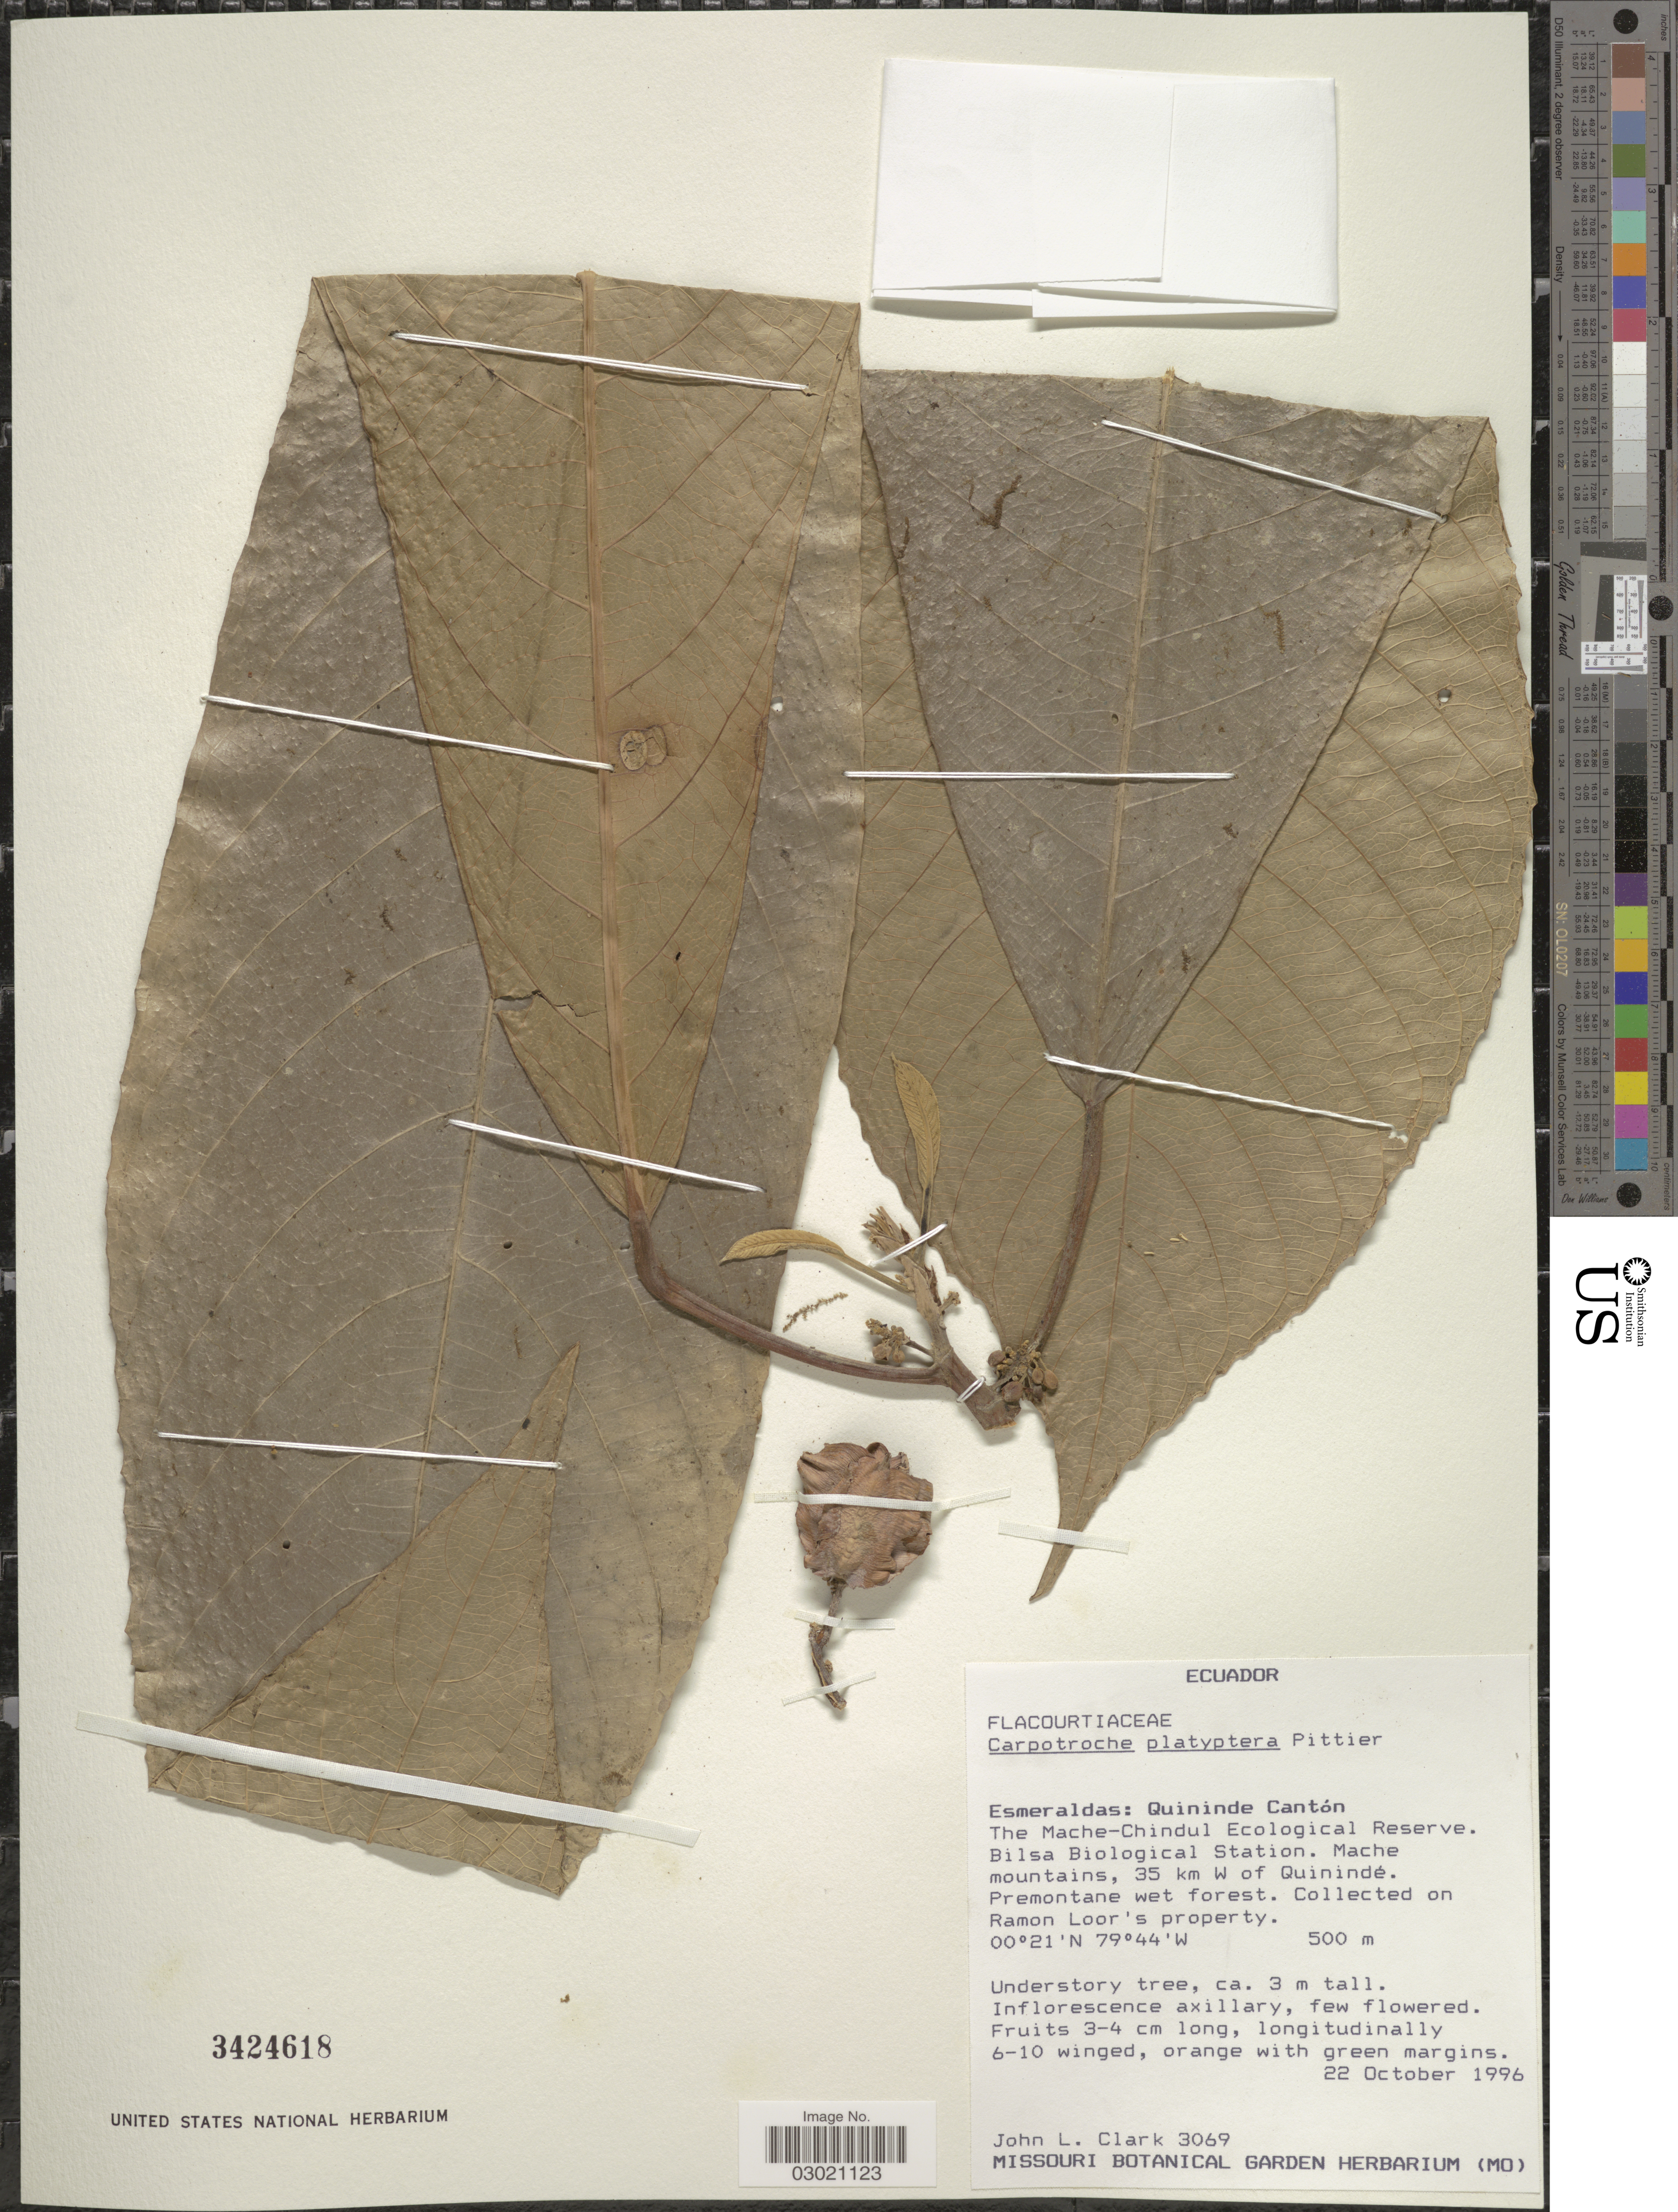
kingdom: Plantae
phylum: Tracheophyta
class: Magnoliopsida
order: Malpighiales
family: Achariaceae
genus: Carpotroche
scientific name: Carpotroche platyptera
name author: Pittier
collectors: J. L. Clark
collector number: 3069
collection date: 1996-10-22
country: Ecuador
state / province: Esmeraldas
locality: Quininde Cantón, The Mache-Chindul Ecological Reserve. Bilsa Biological Station. Mache mountains, 35 km W of Quinindé. Premontane wet forest. Ramon Loor's property.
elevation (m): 500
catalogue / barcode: US 3424618